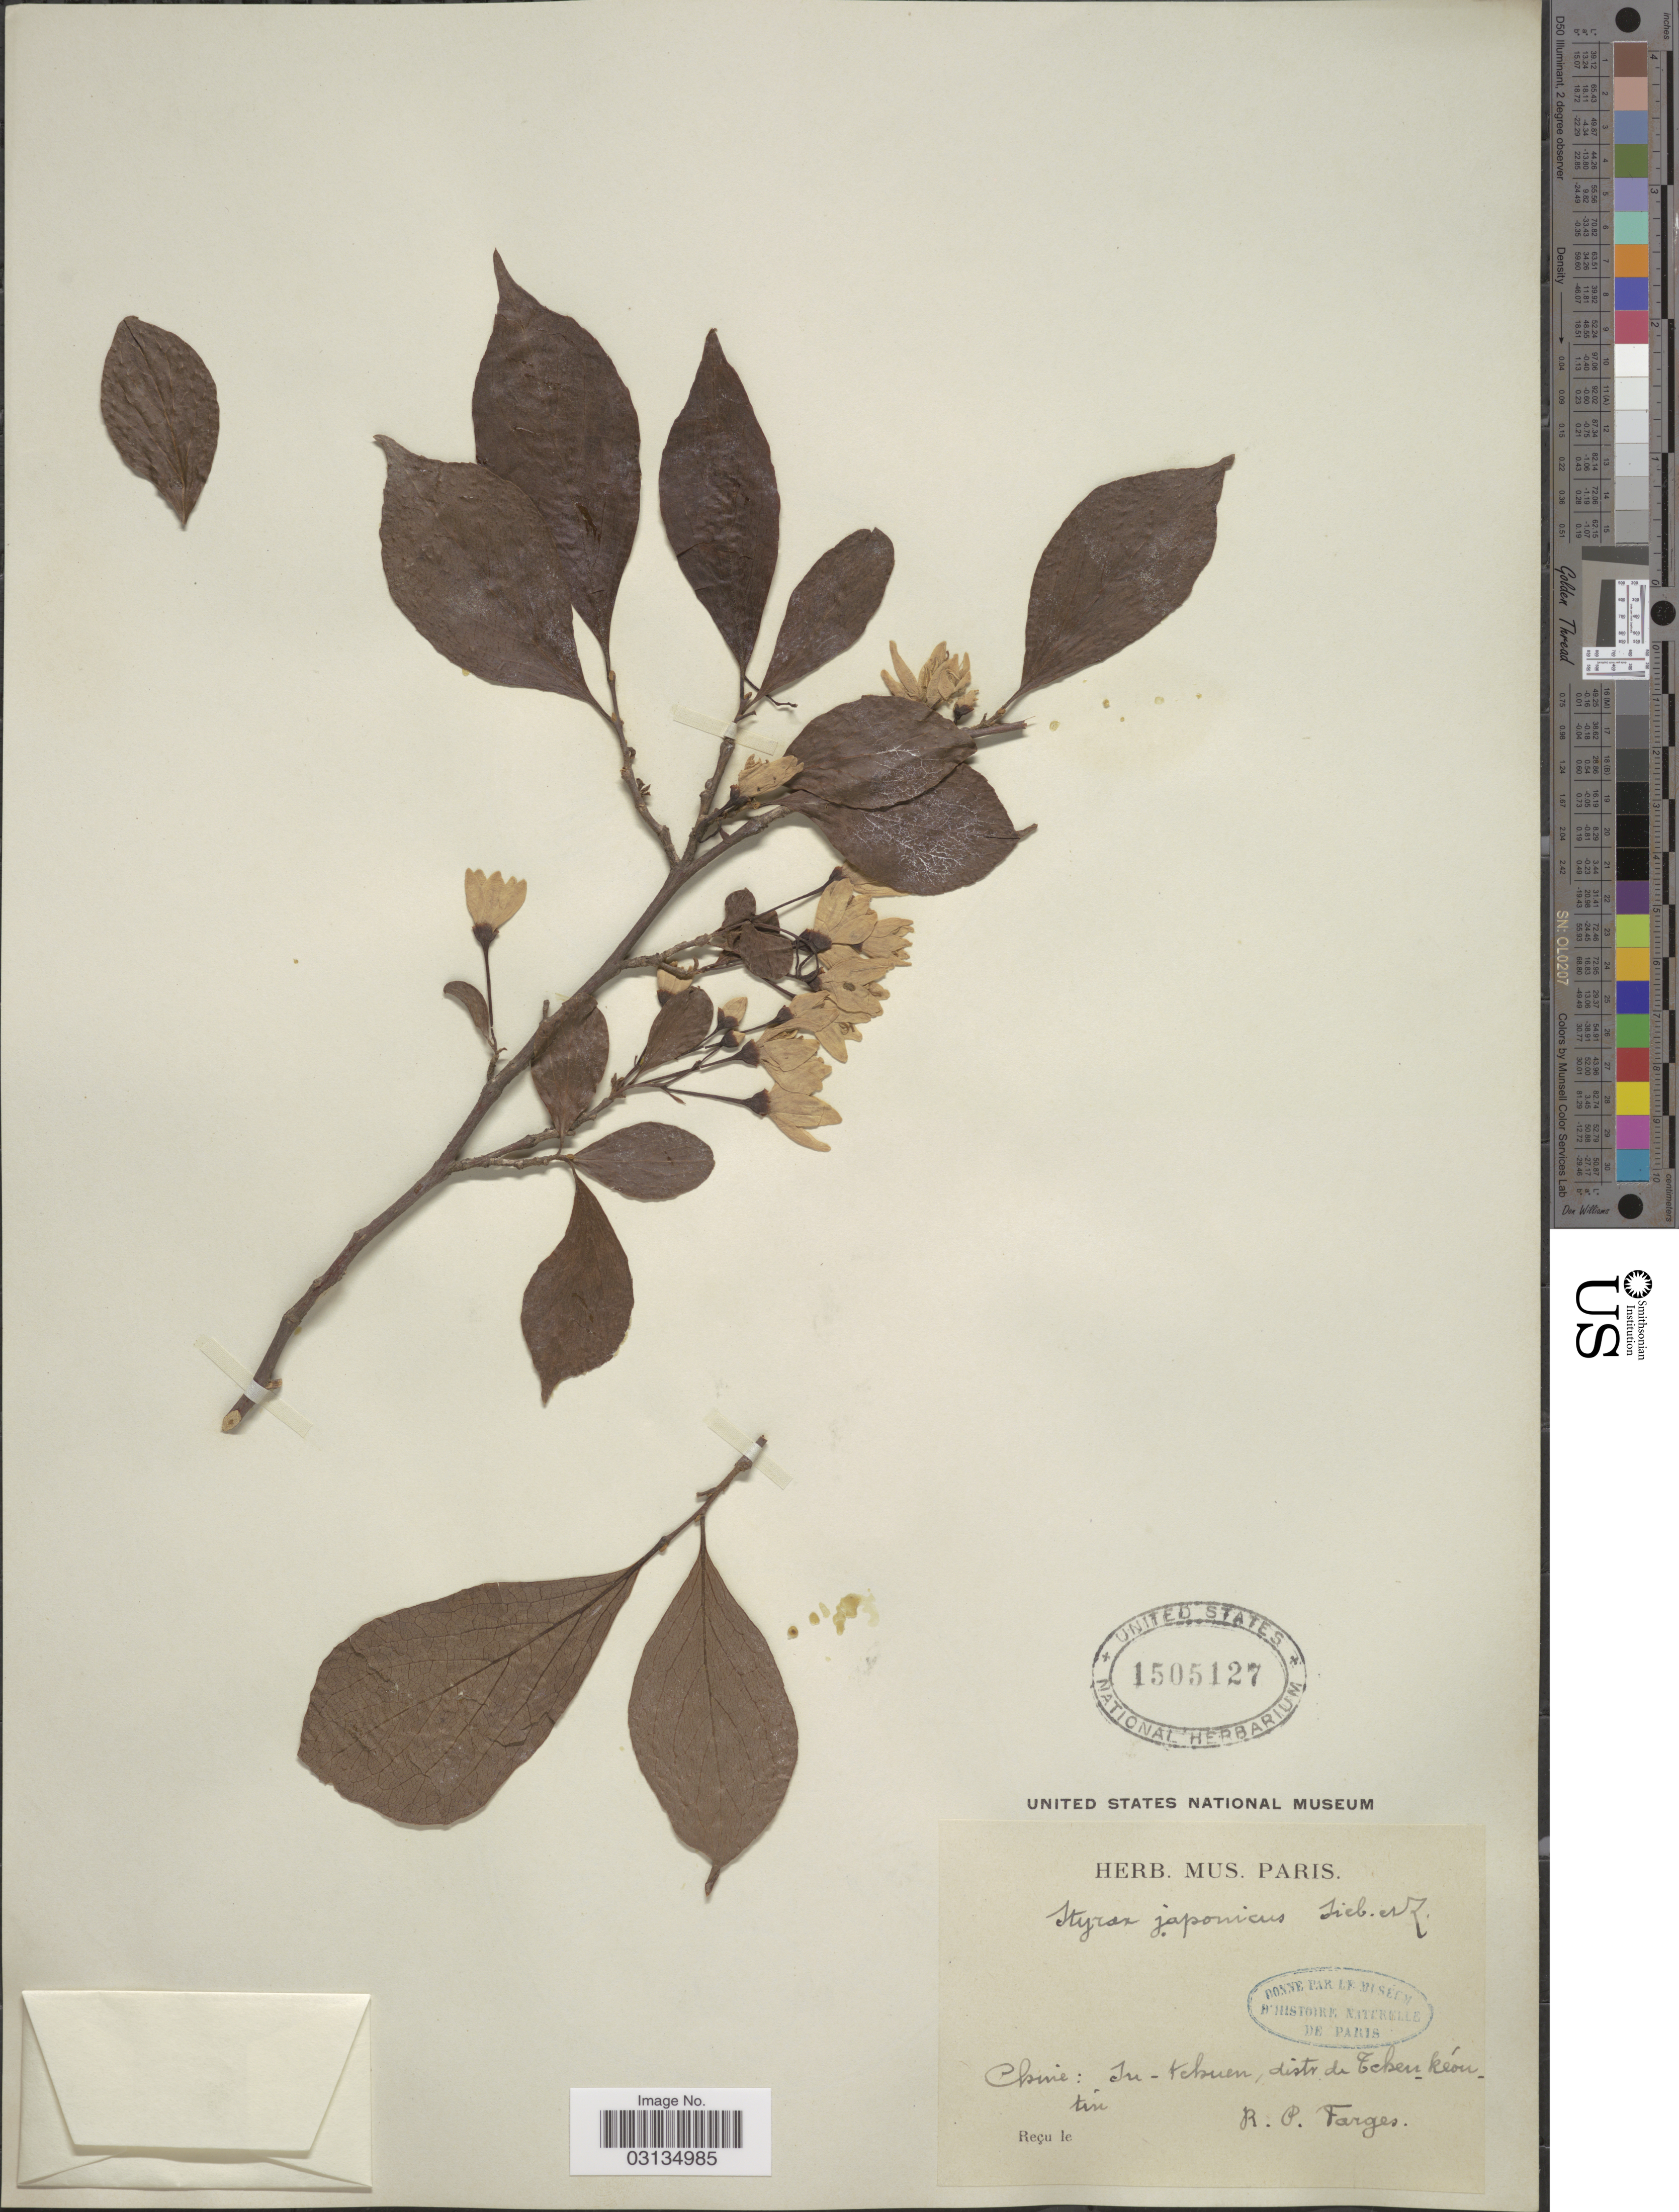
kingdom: Plantae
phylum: Tracheophyta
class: Magnoliopsida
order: Ericales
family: Styracaceae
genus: Styrax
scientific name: Styrax japonicus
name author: Siebold & Zucc.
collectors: R. Farges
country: China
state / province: Sichuan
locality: Su-tchuen, distr. de Tcheukéoutin [interpreted].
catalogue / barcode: US 1505127